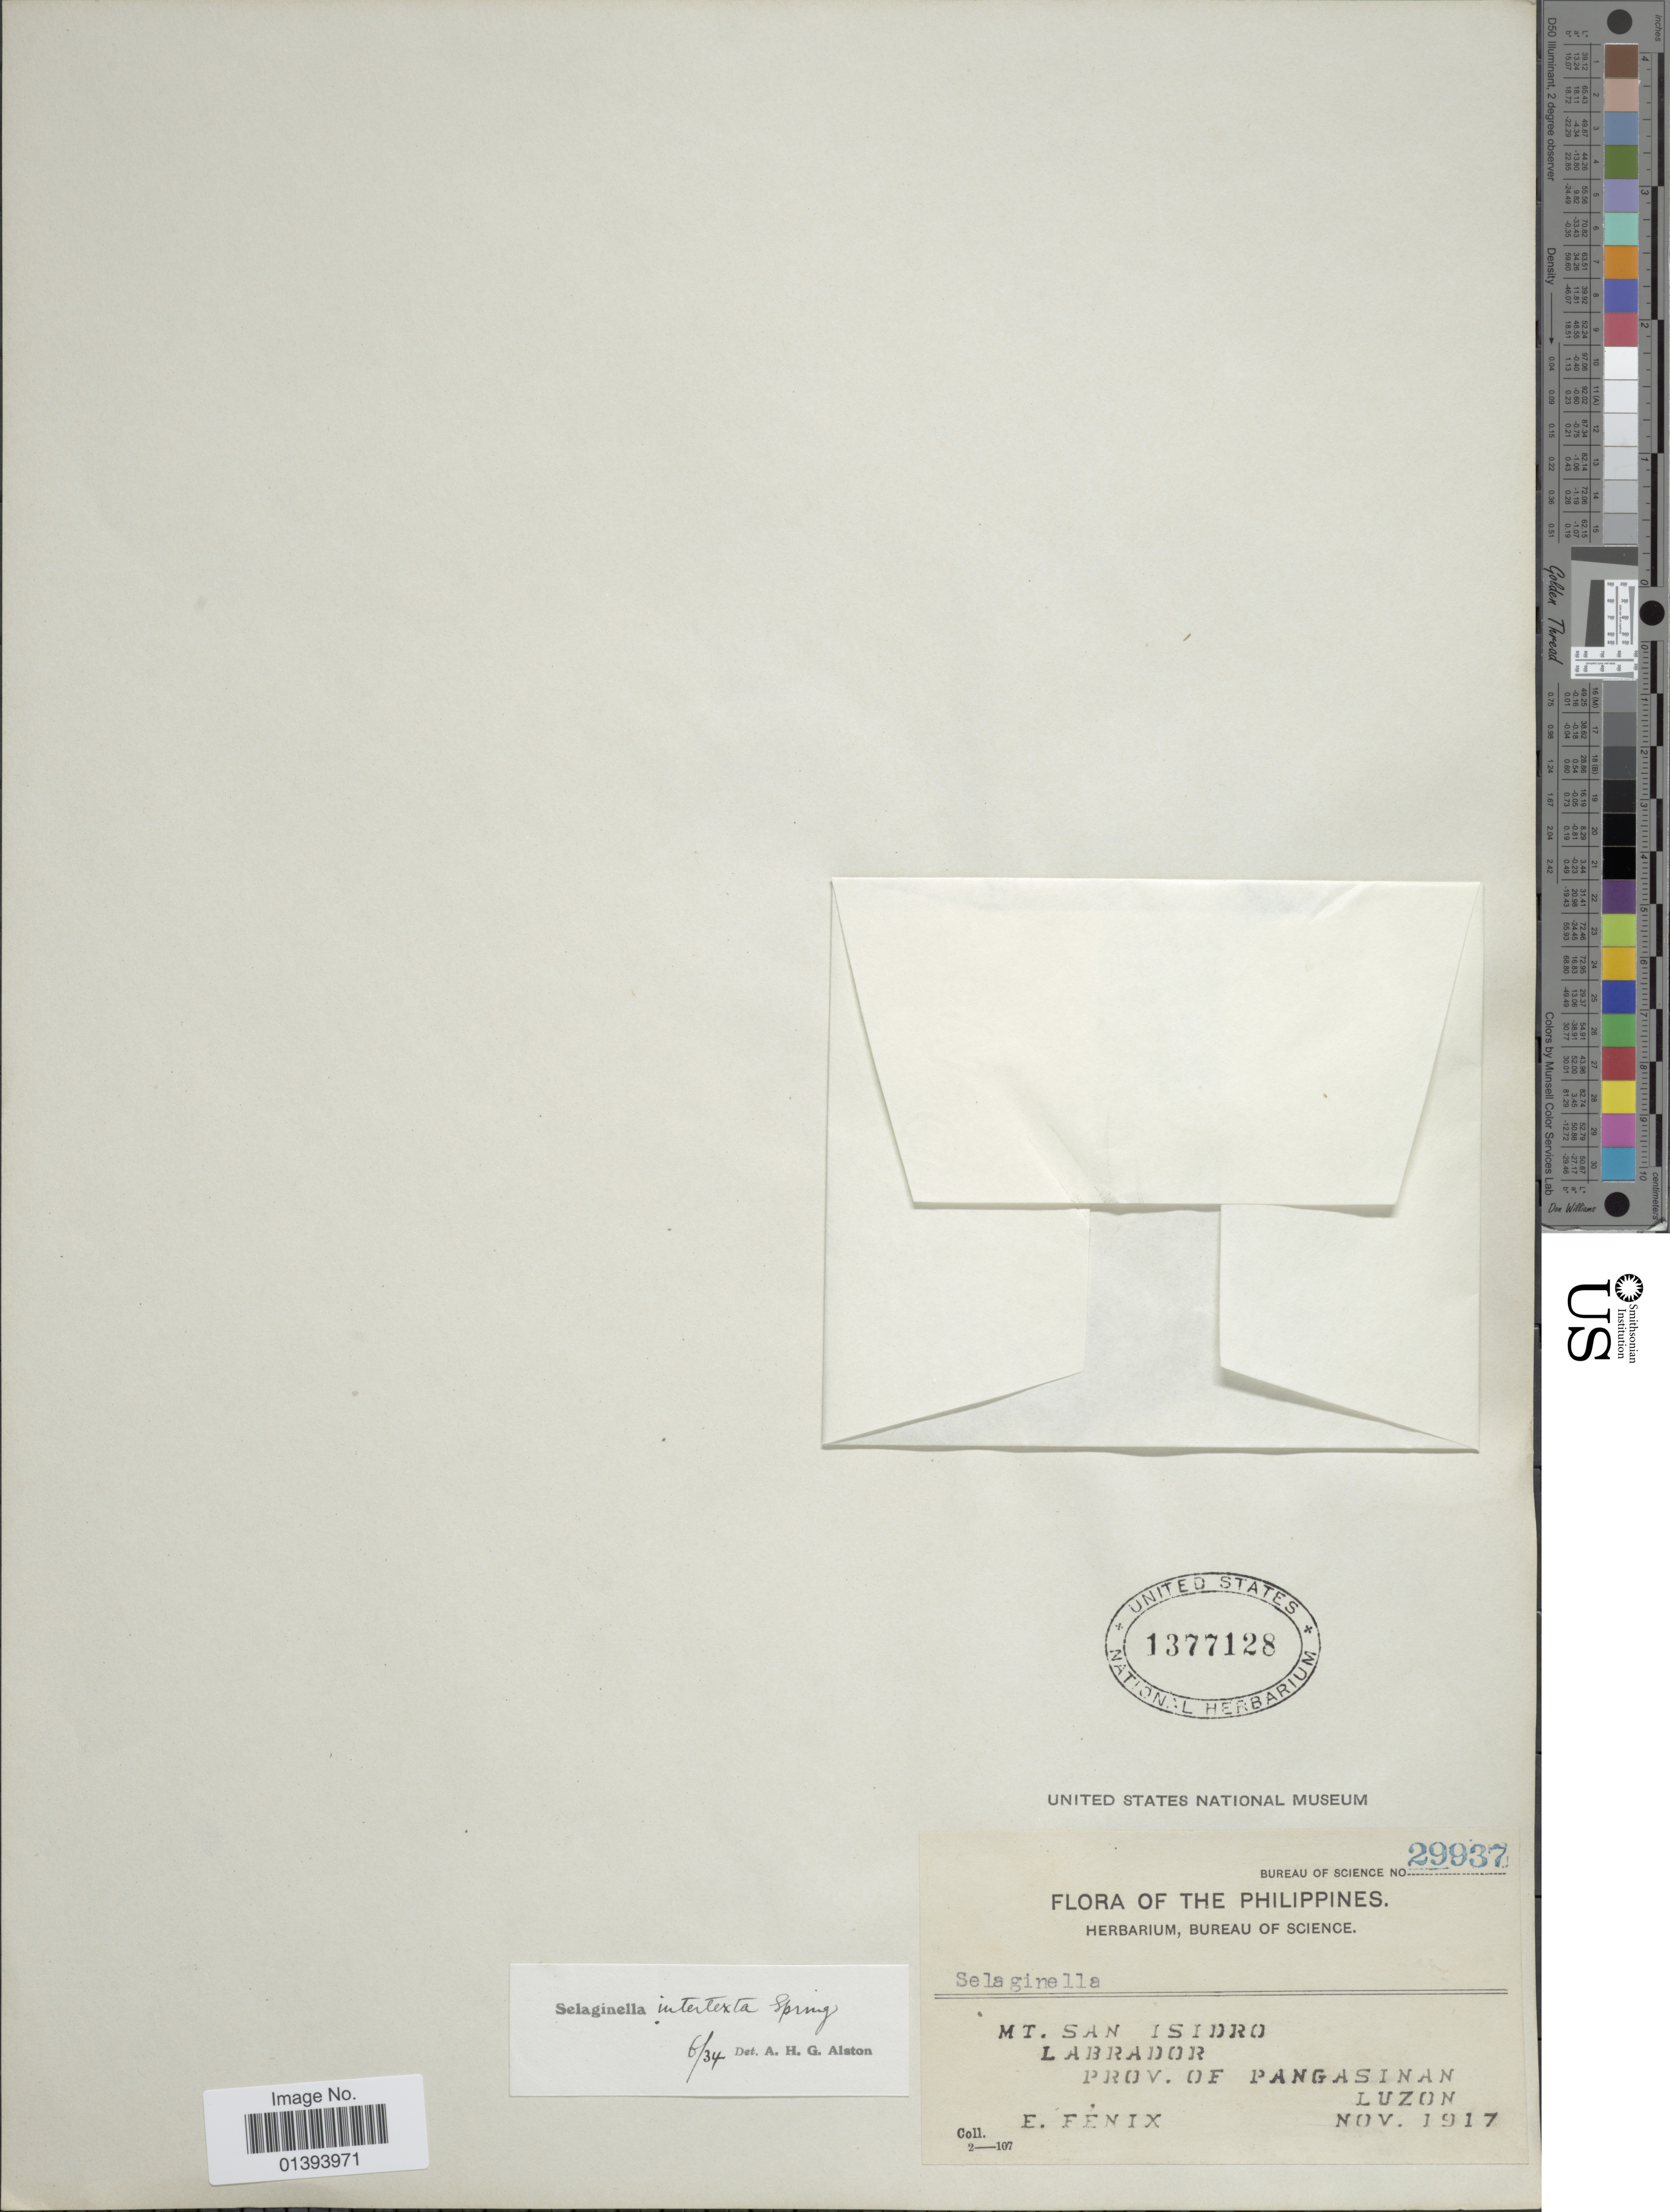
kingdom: Plantae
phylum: Tracheophyta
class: Lycopodiopsida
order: Selaginellales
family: Selaginellaceae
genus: Selaginella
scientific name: Selaginella intertexta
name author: Spring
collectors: E. Fénix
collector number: Bureau of Science 29937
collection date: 1917-11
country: Philippines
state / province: Central Luzon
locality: Mt. San Isidro, Labrador, Prov. of Pangasinan, Luzon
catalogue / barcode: US 1377128